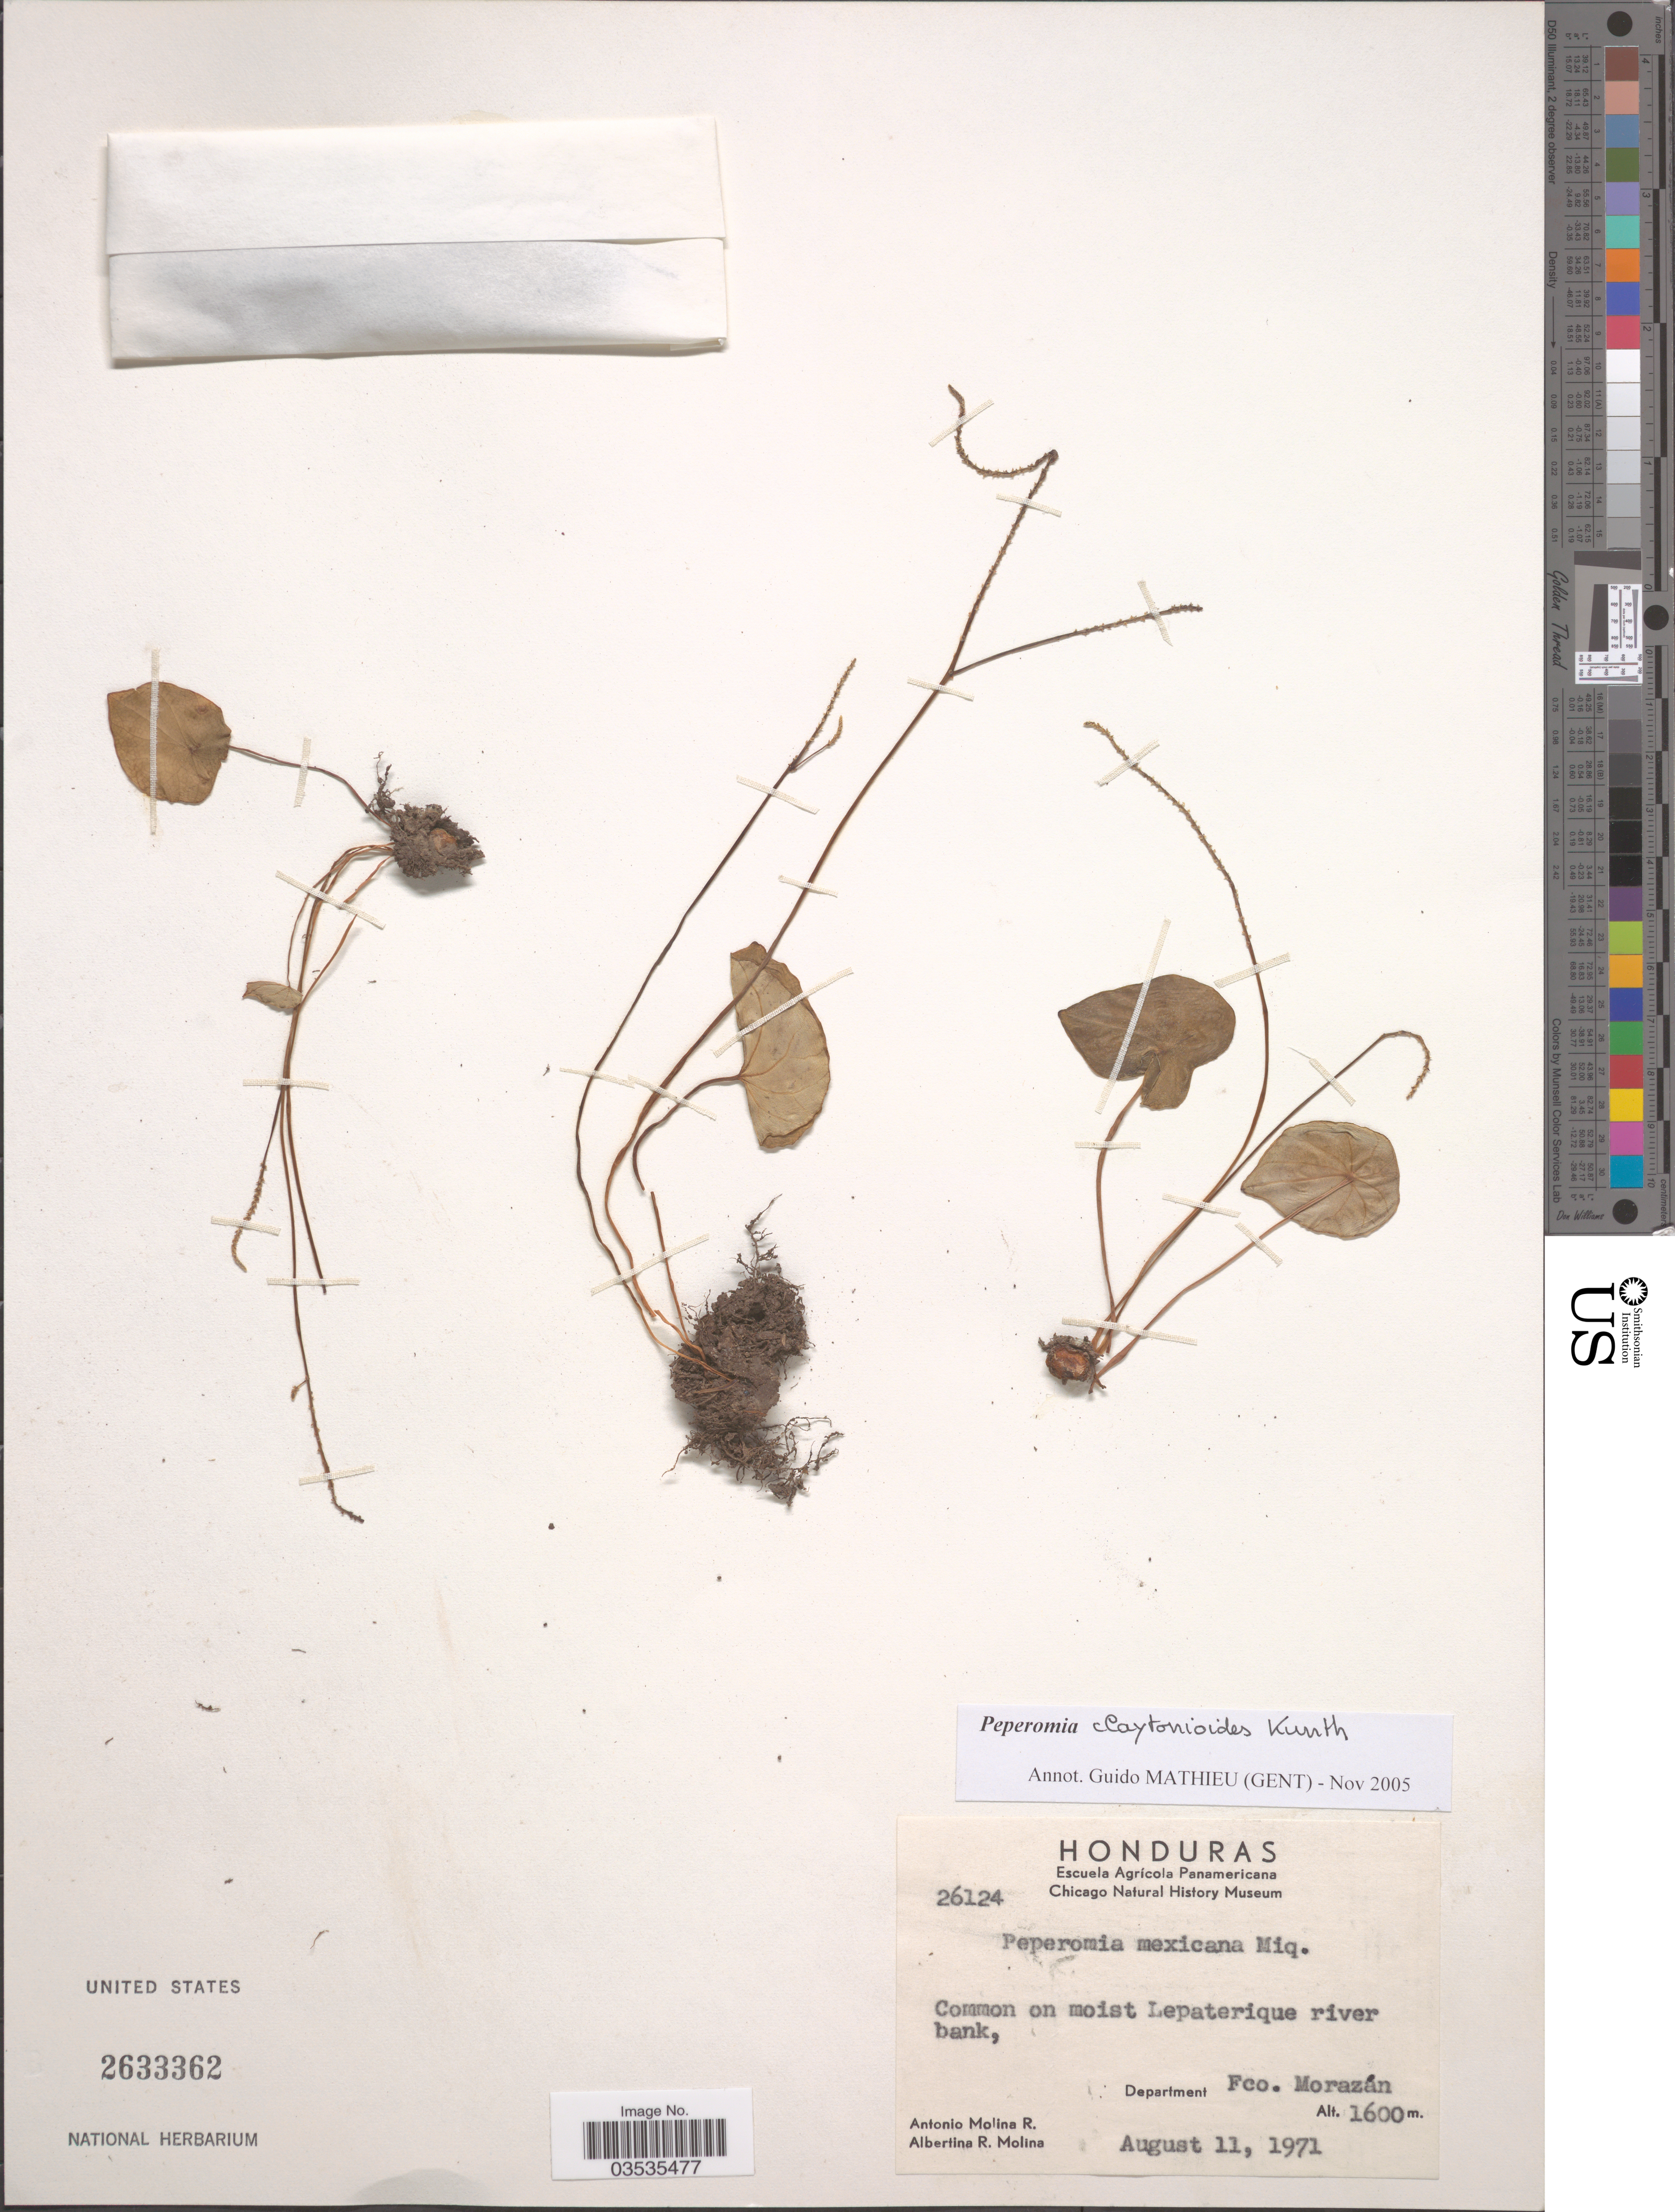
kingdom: Plantae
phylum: Tracheophyta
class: Magnoliopsida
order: Piperales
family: Piperaceae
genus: Peperomia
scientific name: Peperomia conocarpa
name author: Trel. in Yunck.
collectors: A. Molina R. & A. R. Molina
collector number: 26124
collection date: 1971-08-11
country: Honduras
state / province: Fco. Morazán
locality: Common on moist Lepaterique river bank, Department Fco. Morazán.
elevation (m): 1600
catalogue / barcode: US 2633362